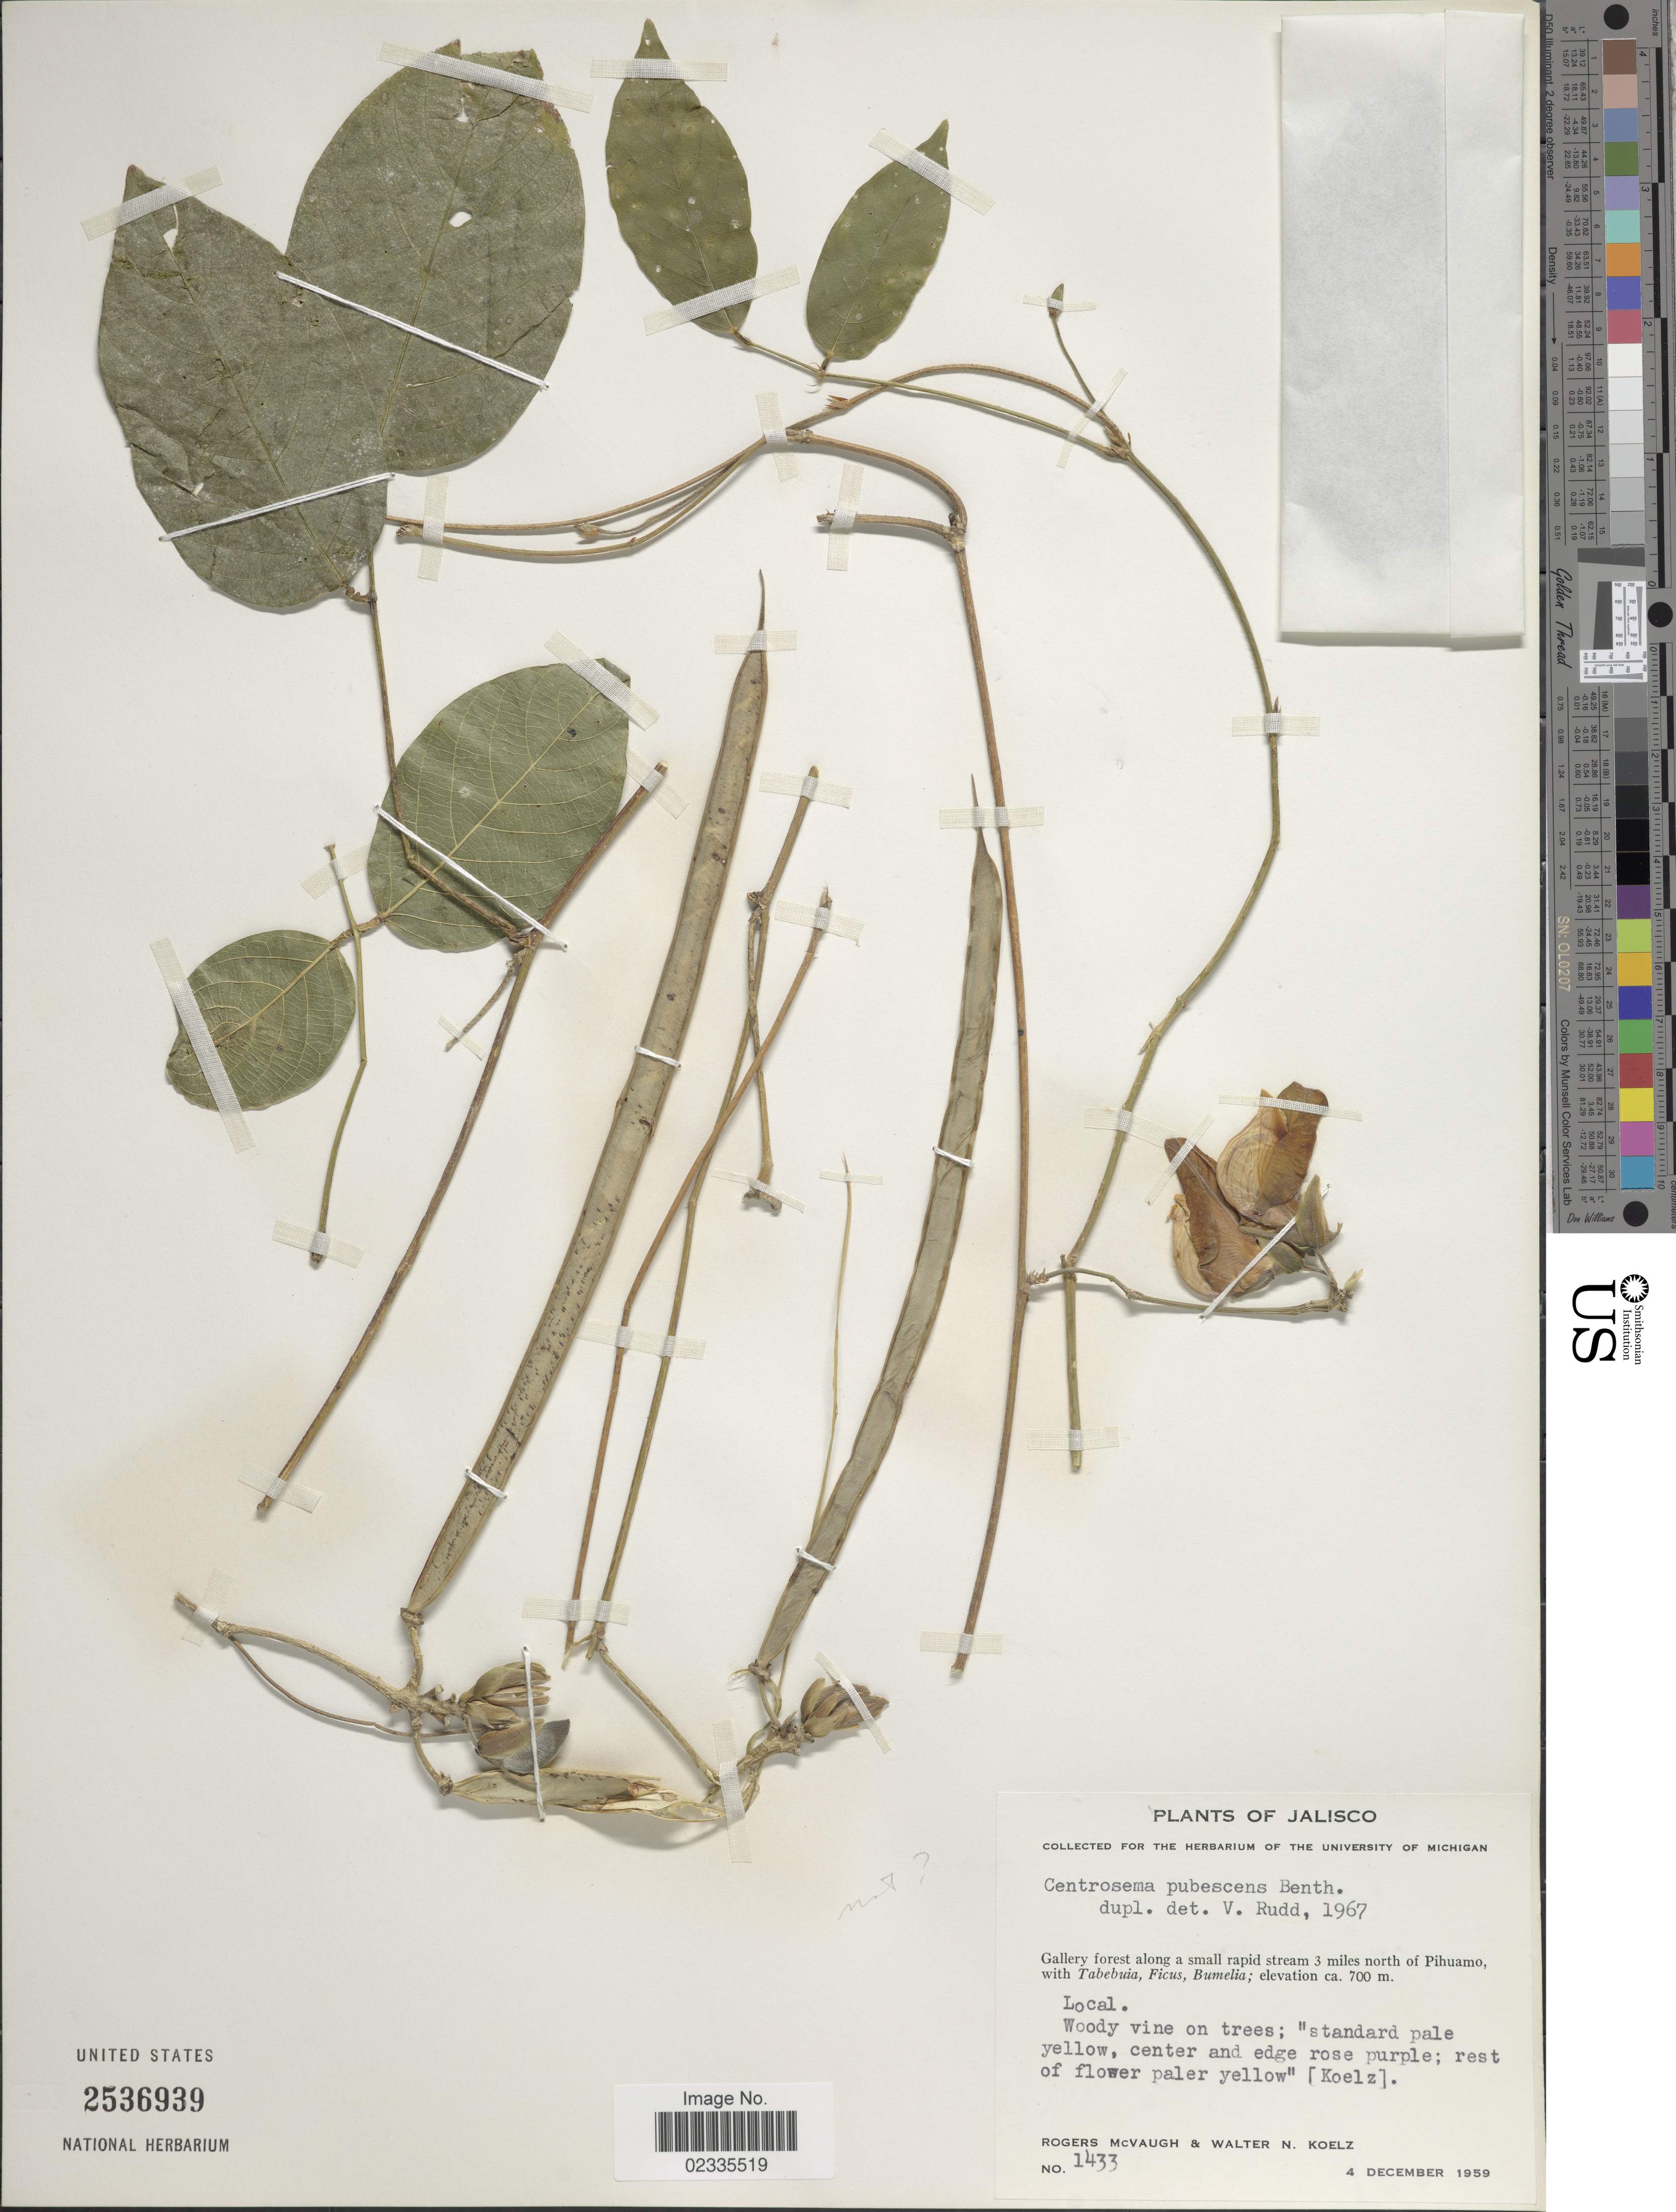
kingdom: Plantae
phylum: Tracheophyta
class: Magnoliopsida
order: Fabales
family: Fabaceae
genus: Centrosema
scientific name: Centrosema pubescens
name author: Benth.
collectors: R. McVaugh & W. N. Koelz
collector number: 1433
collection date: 1959-12-04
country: Mexico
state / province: Jalisco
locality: Gallery forest along a small rapid stream 3 miles north of Pihuamo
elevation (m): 700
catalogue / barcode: US 2536939